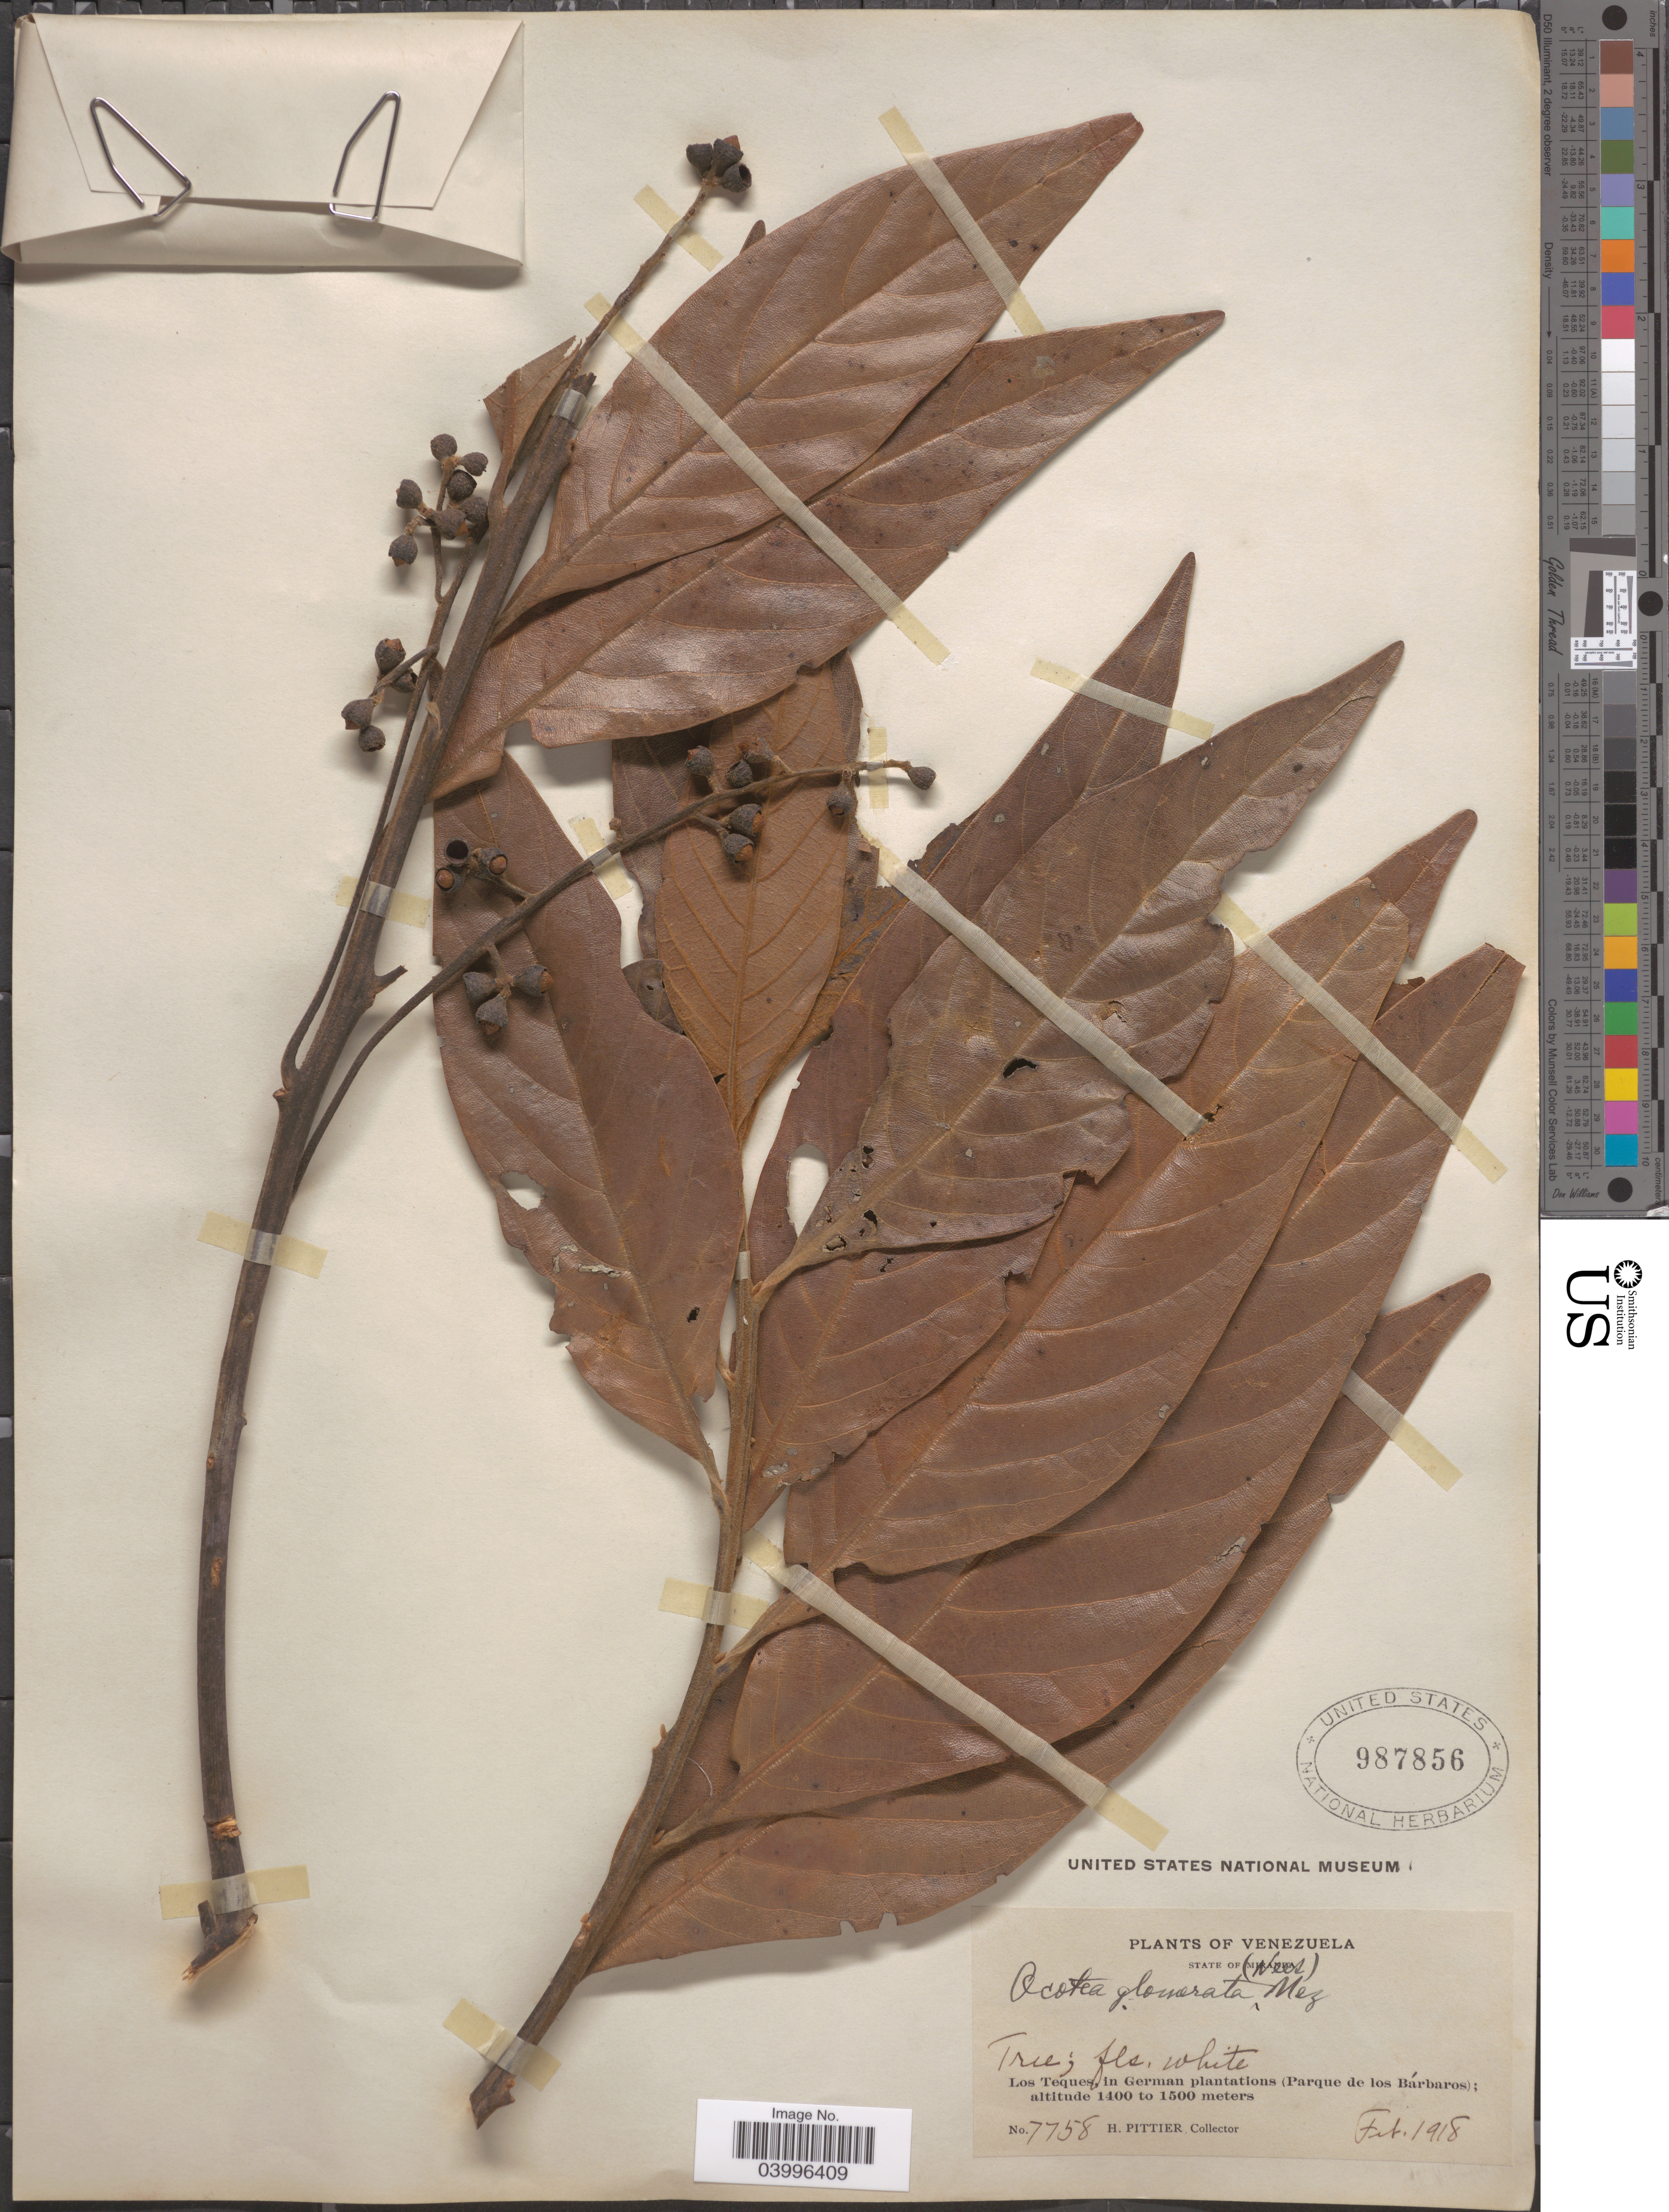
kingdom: Plantae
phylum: Tracheophyta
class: Magnoliopsida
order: Laurales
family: Lauraceae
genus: Ocotea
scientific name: Ocotea glomerata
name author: (Nees) Mez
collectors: H. F. Pittier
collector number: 7758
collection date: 1918-02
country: Venezuela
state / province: Miranda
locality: Los Teques, in German plantations (Parque de los Bárbaros).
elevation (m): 1400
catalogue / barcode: US 987856